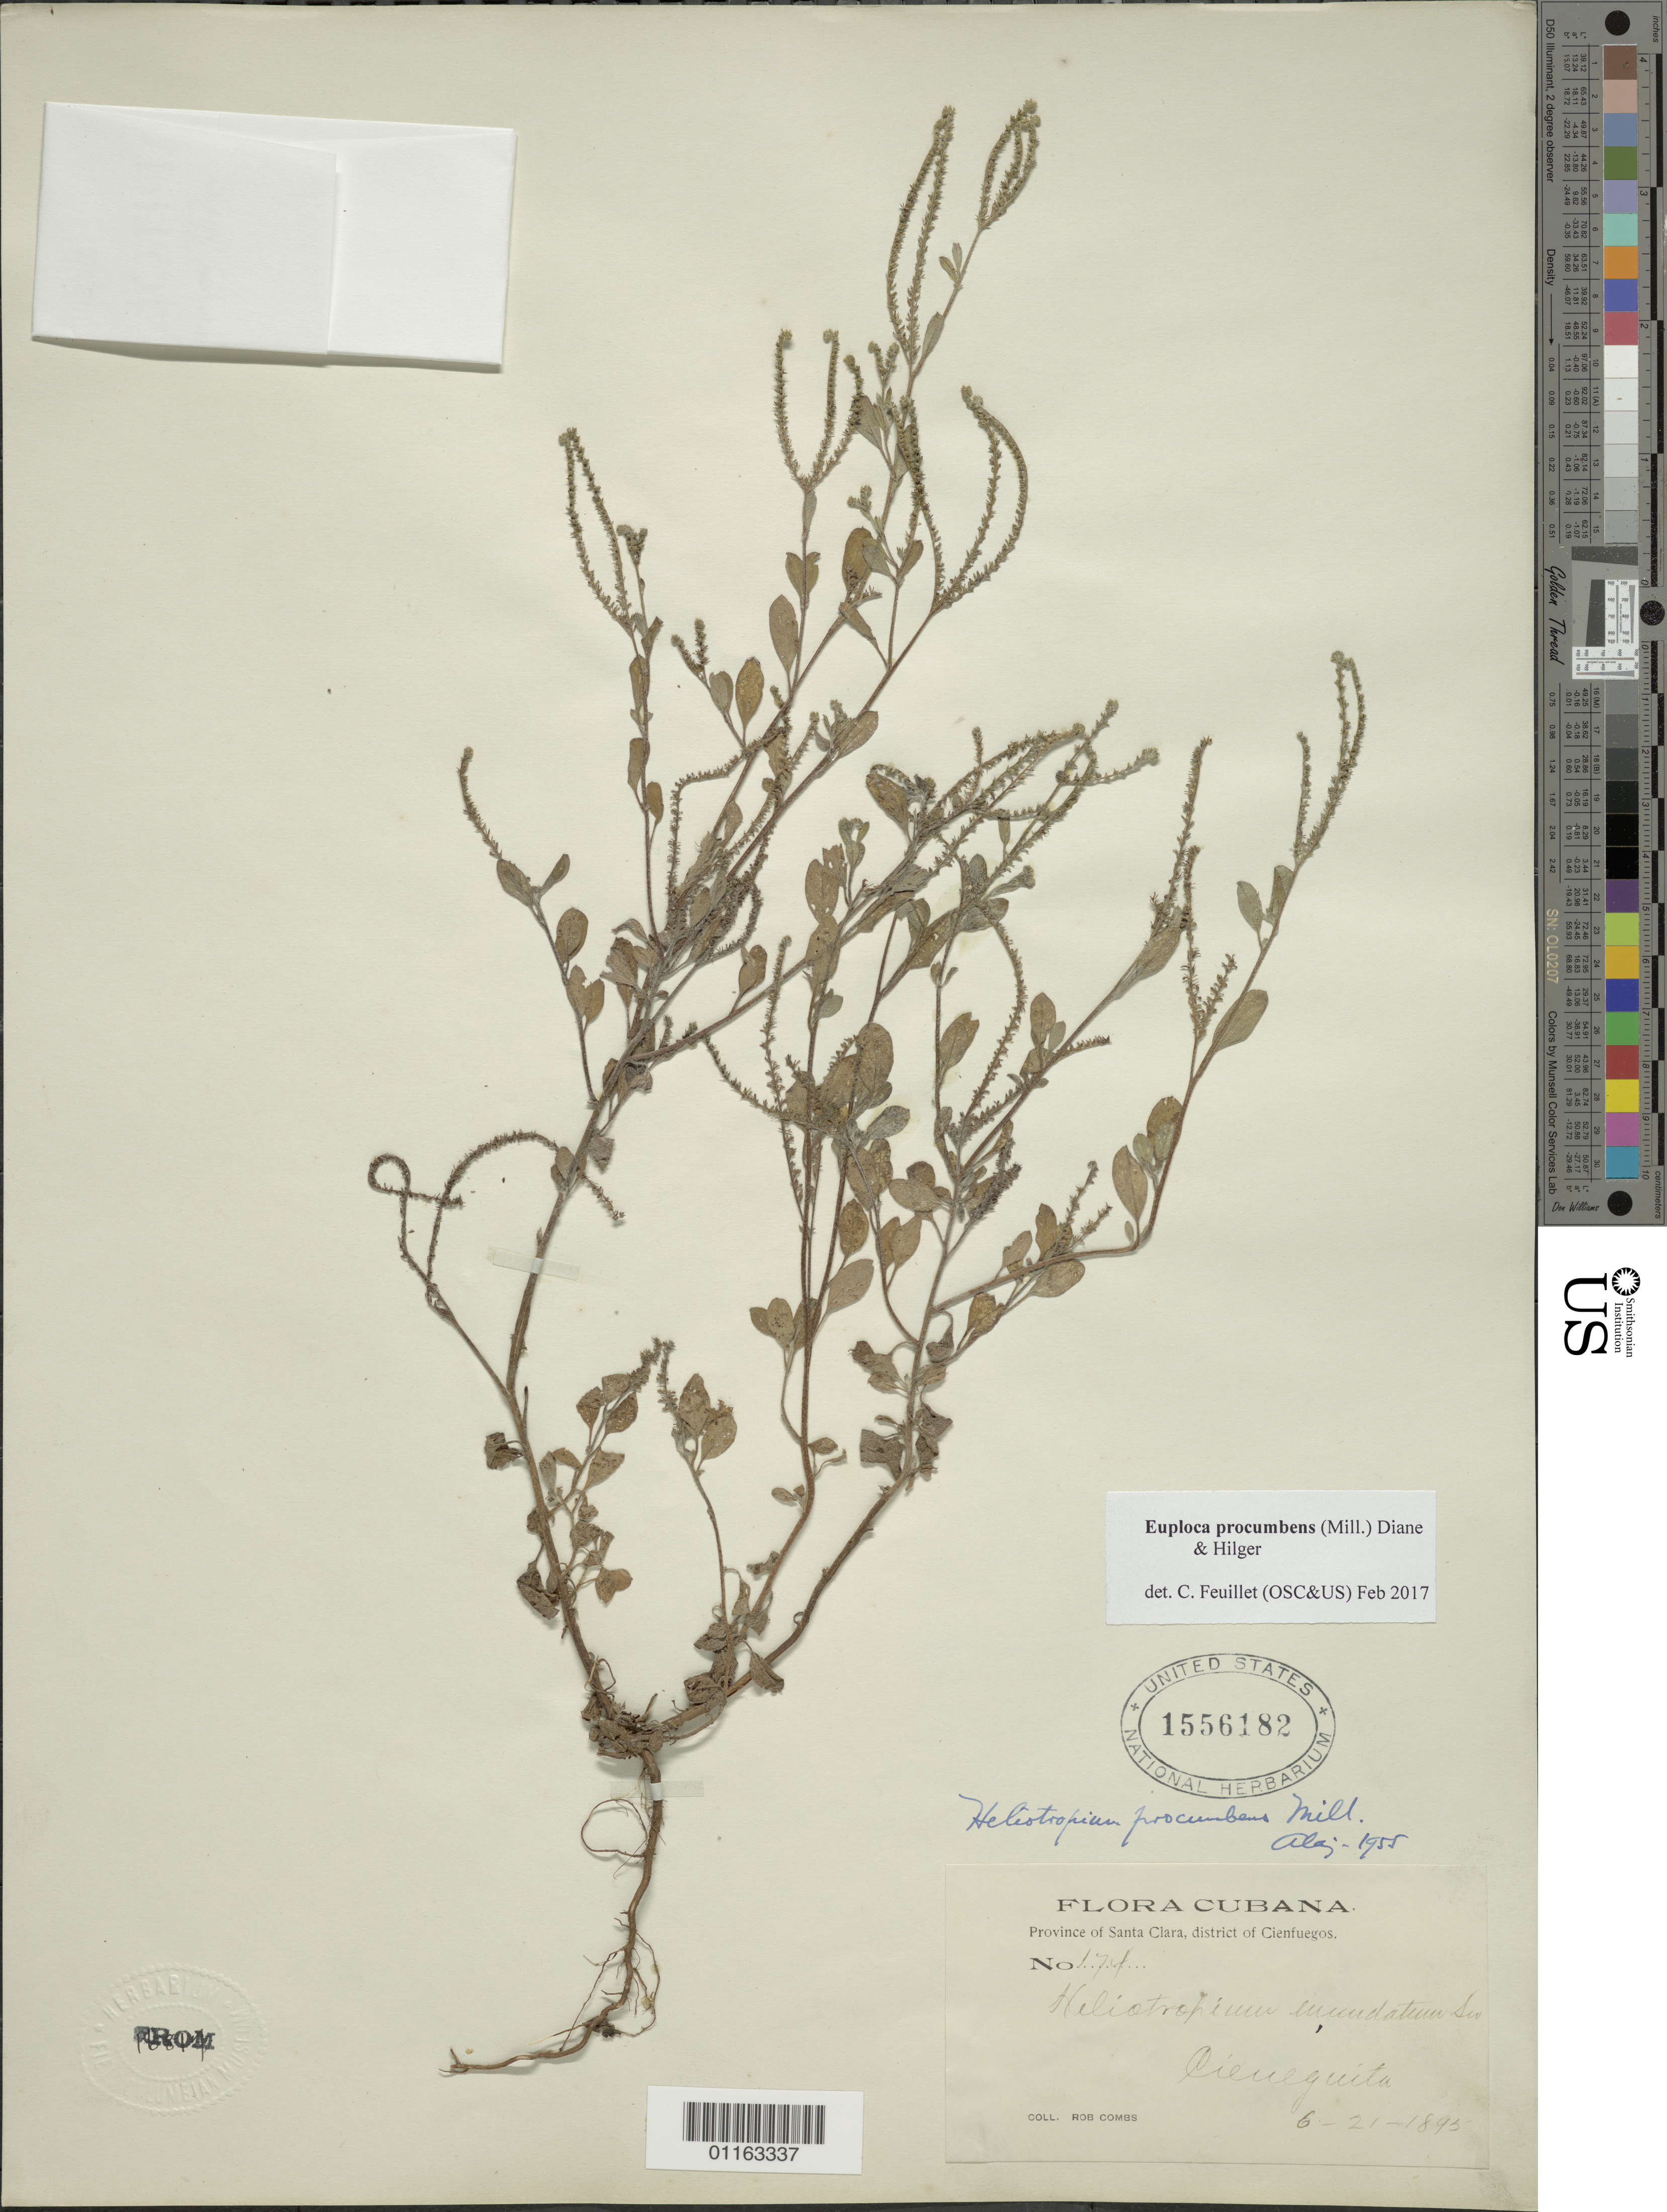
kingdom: Plantae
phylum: Tracheophyta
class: Magnoliopsida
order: Boraginales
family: Heliotropiaceae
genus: Euploca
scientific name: Euploca procumbens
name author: (Mill.) Diane & Hilger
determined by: Feuillet, C.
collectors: R. Combs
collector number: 174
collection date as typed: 21 Jun 1895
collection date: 1895-06-21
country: Cuba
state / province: Villa Clara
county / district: Santa Clara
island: Cuba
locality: Cienfuegos, Cieneguita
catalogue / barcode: US 1556182